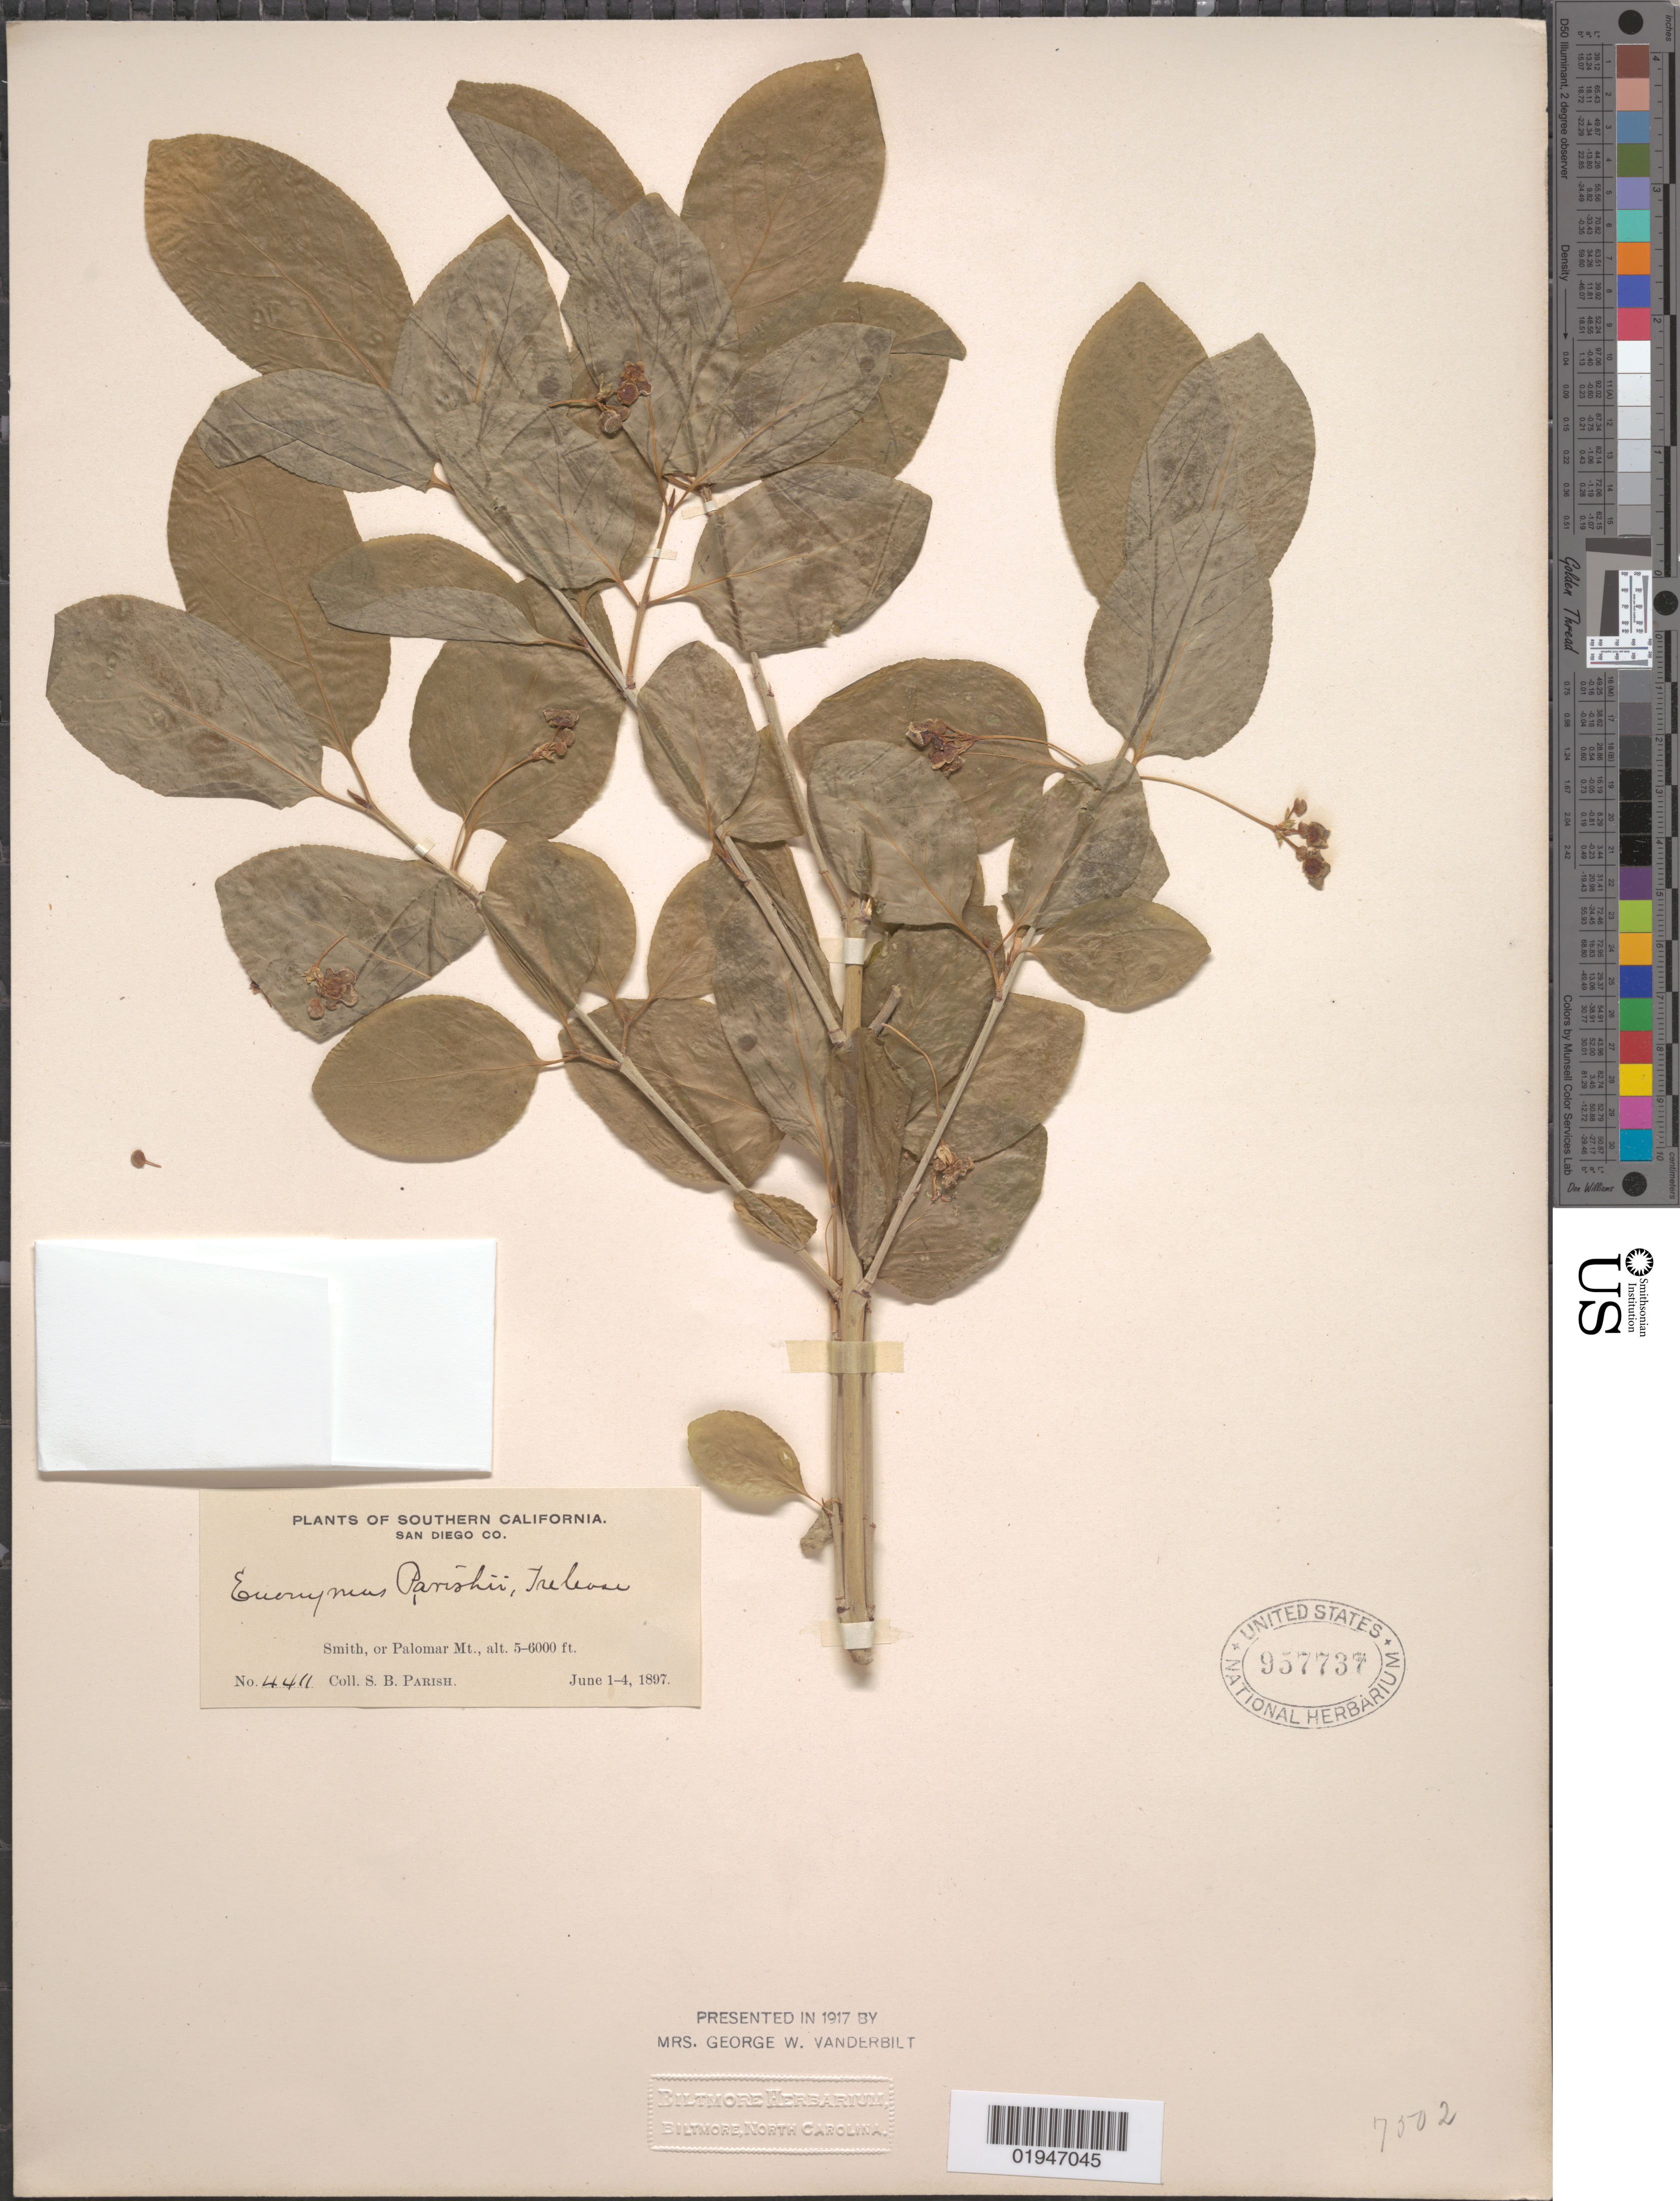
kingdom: Plantae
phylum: Tracheophyta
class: Magnoliopsida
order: Celastrales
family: Celastraceae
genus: Euonymus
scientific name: Euonymus parishii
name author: Trel.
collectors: S. B. Parish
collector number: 4411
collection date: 1897-06-01/1897-06-04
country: United States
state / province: California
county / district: San Diego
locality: Smith or Palomar Mt.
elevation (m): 1524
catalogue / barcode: US 957737